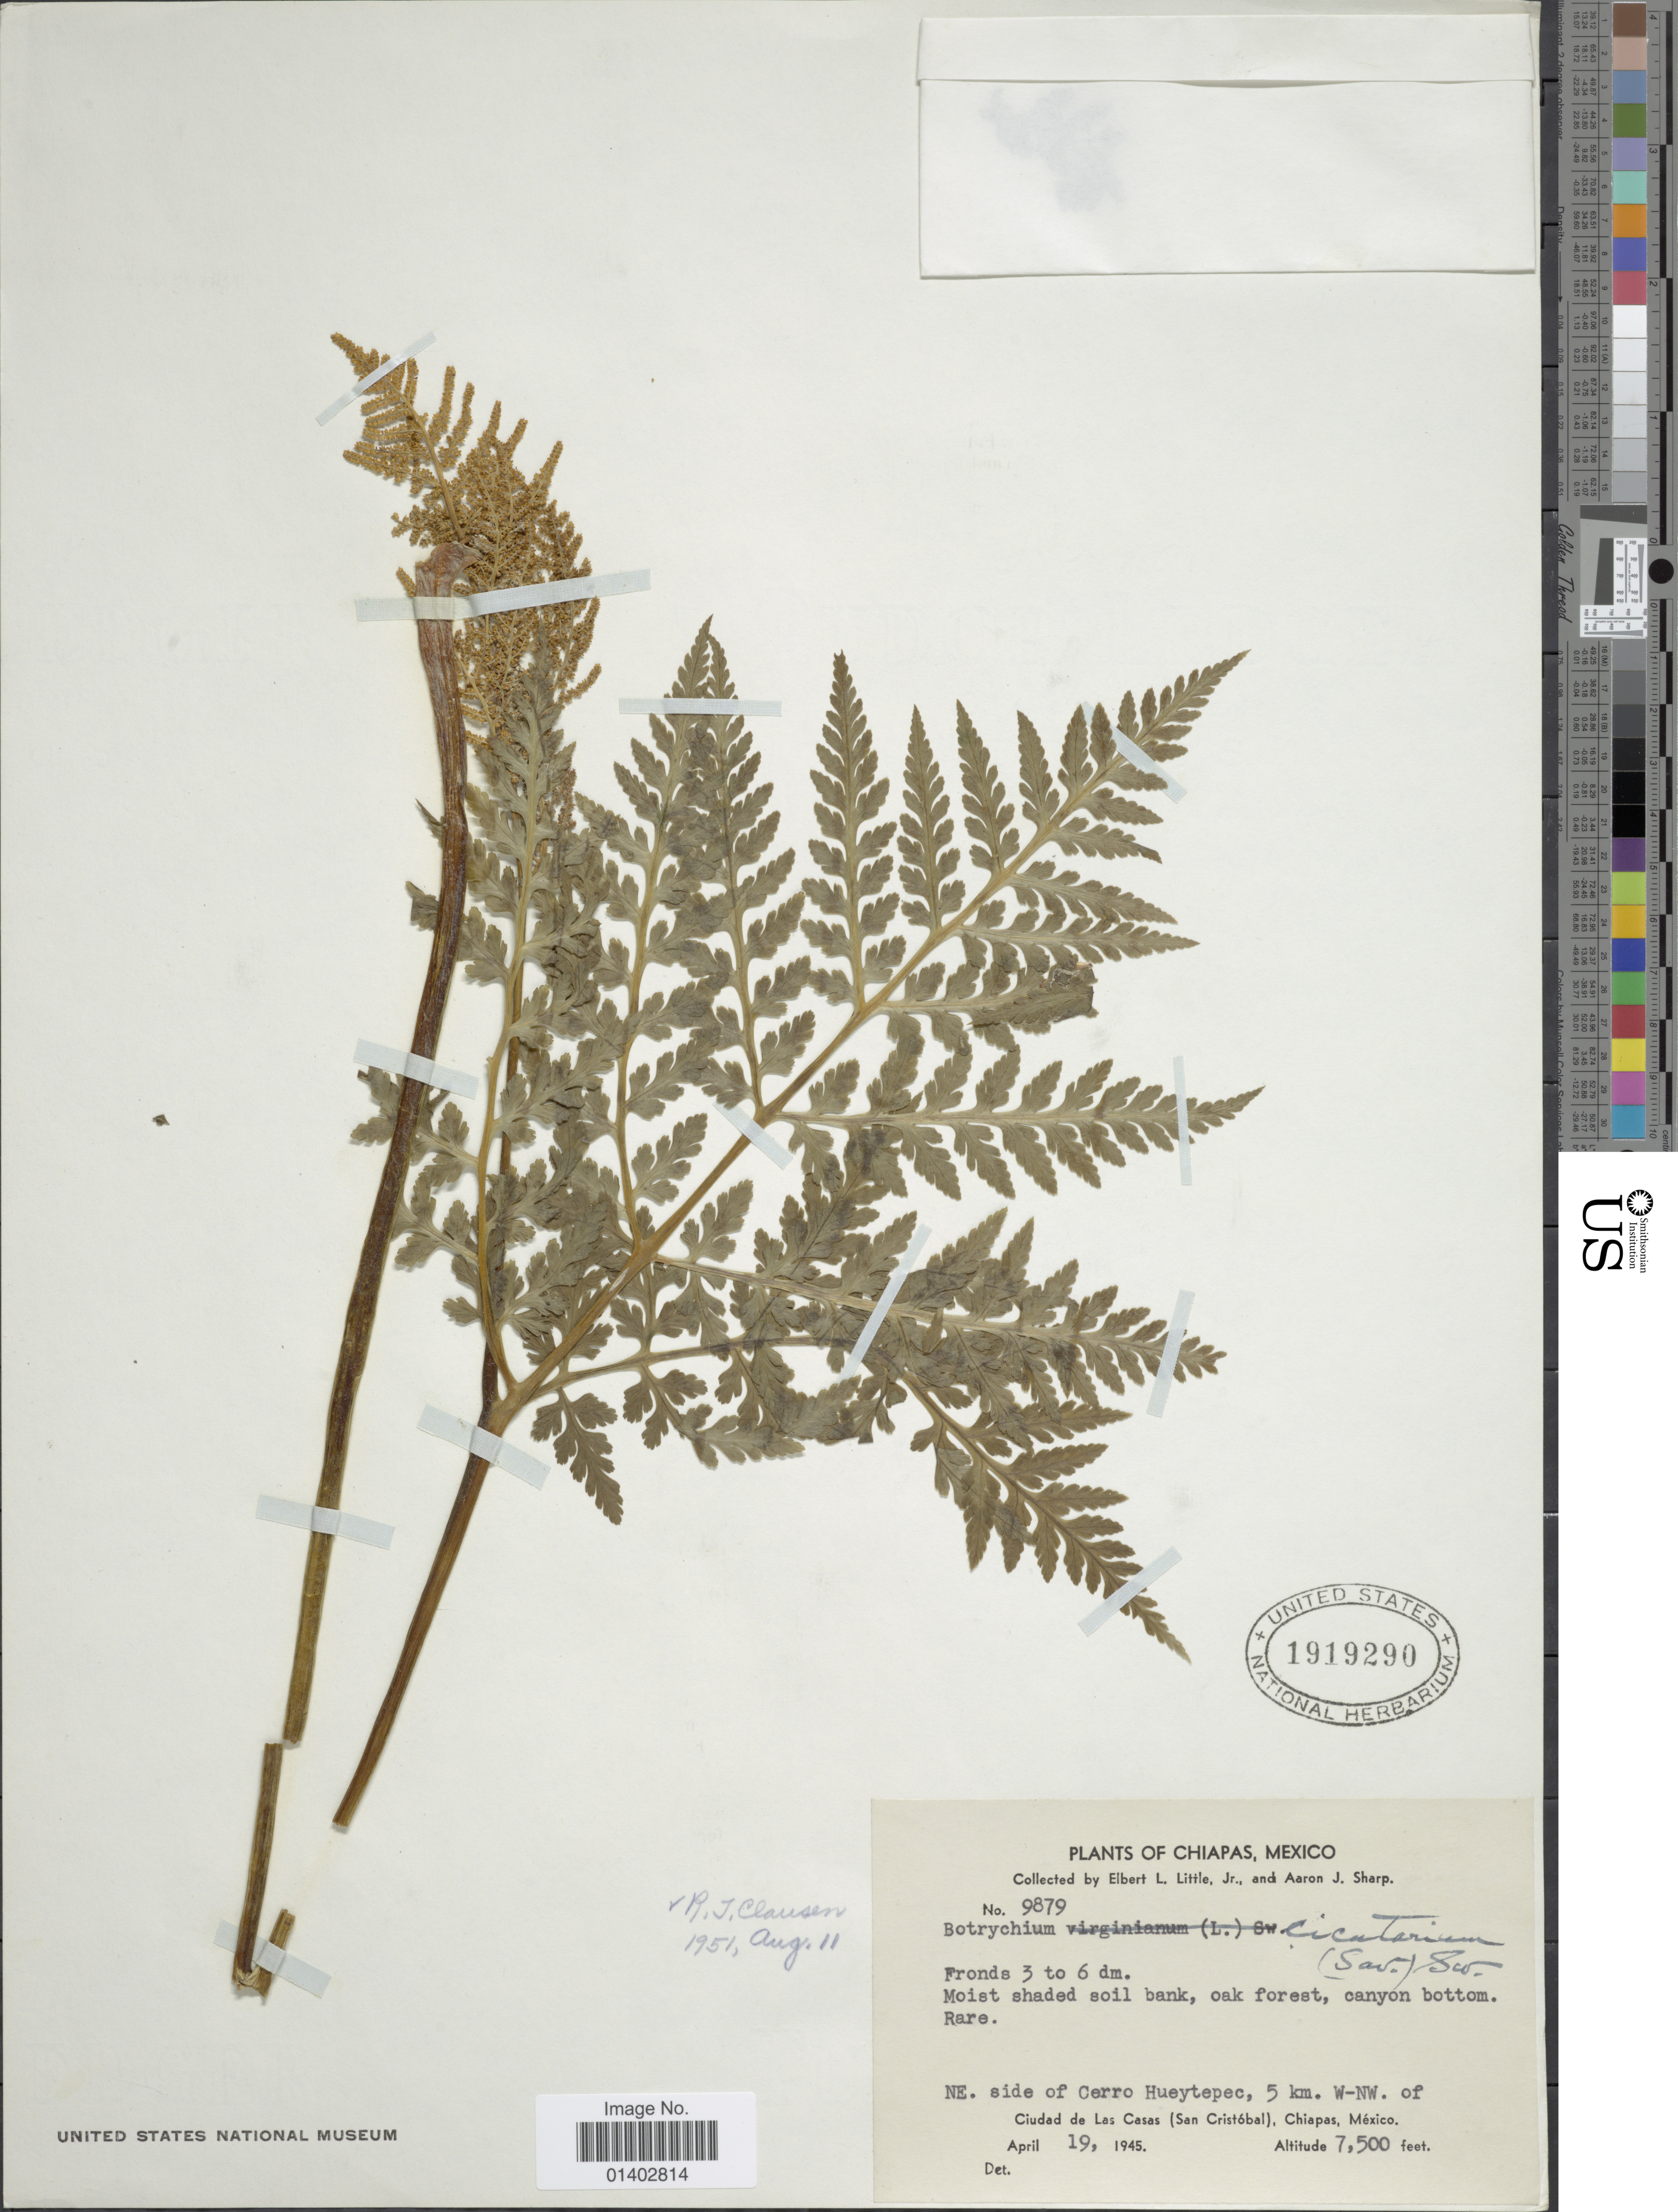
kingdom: Plantae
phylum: Tracheophyta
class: Polypodiopsida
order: Ophioglossales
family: Ophioglossaceae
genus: Botrychium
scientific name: Botrychium virginianum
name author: (L.) Sw.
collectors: E. L. Little & Mrs A. J. Sharp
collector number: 9879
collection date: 1945-04-19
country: Mexico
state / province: Chiapas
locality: NE side of Cerro Hueytepec, 5 km. W-NW of Ciudad de las casas (San Cristóbal)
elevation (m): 2286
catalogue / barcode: US 1919290